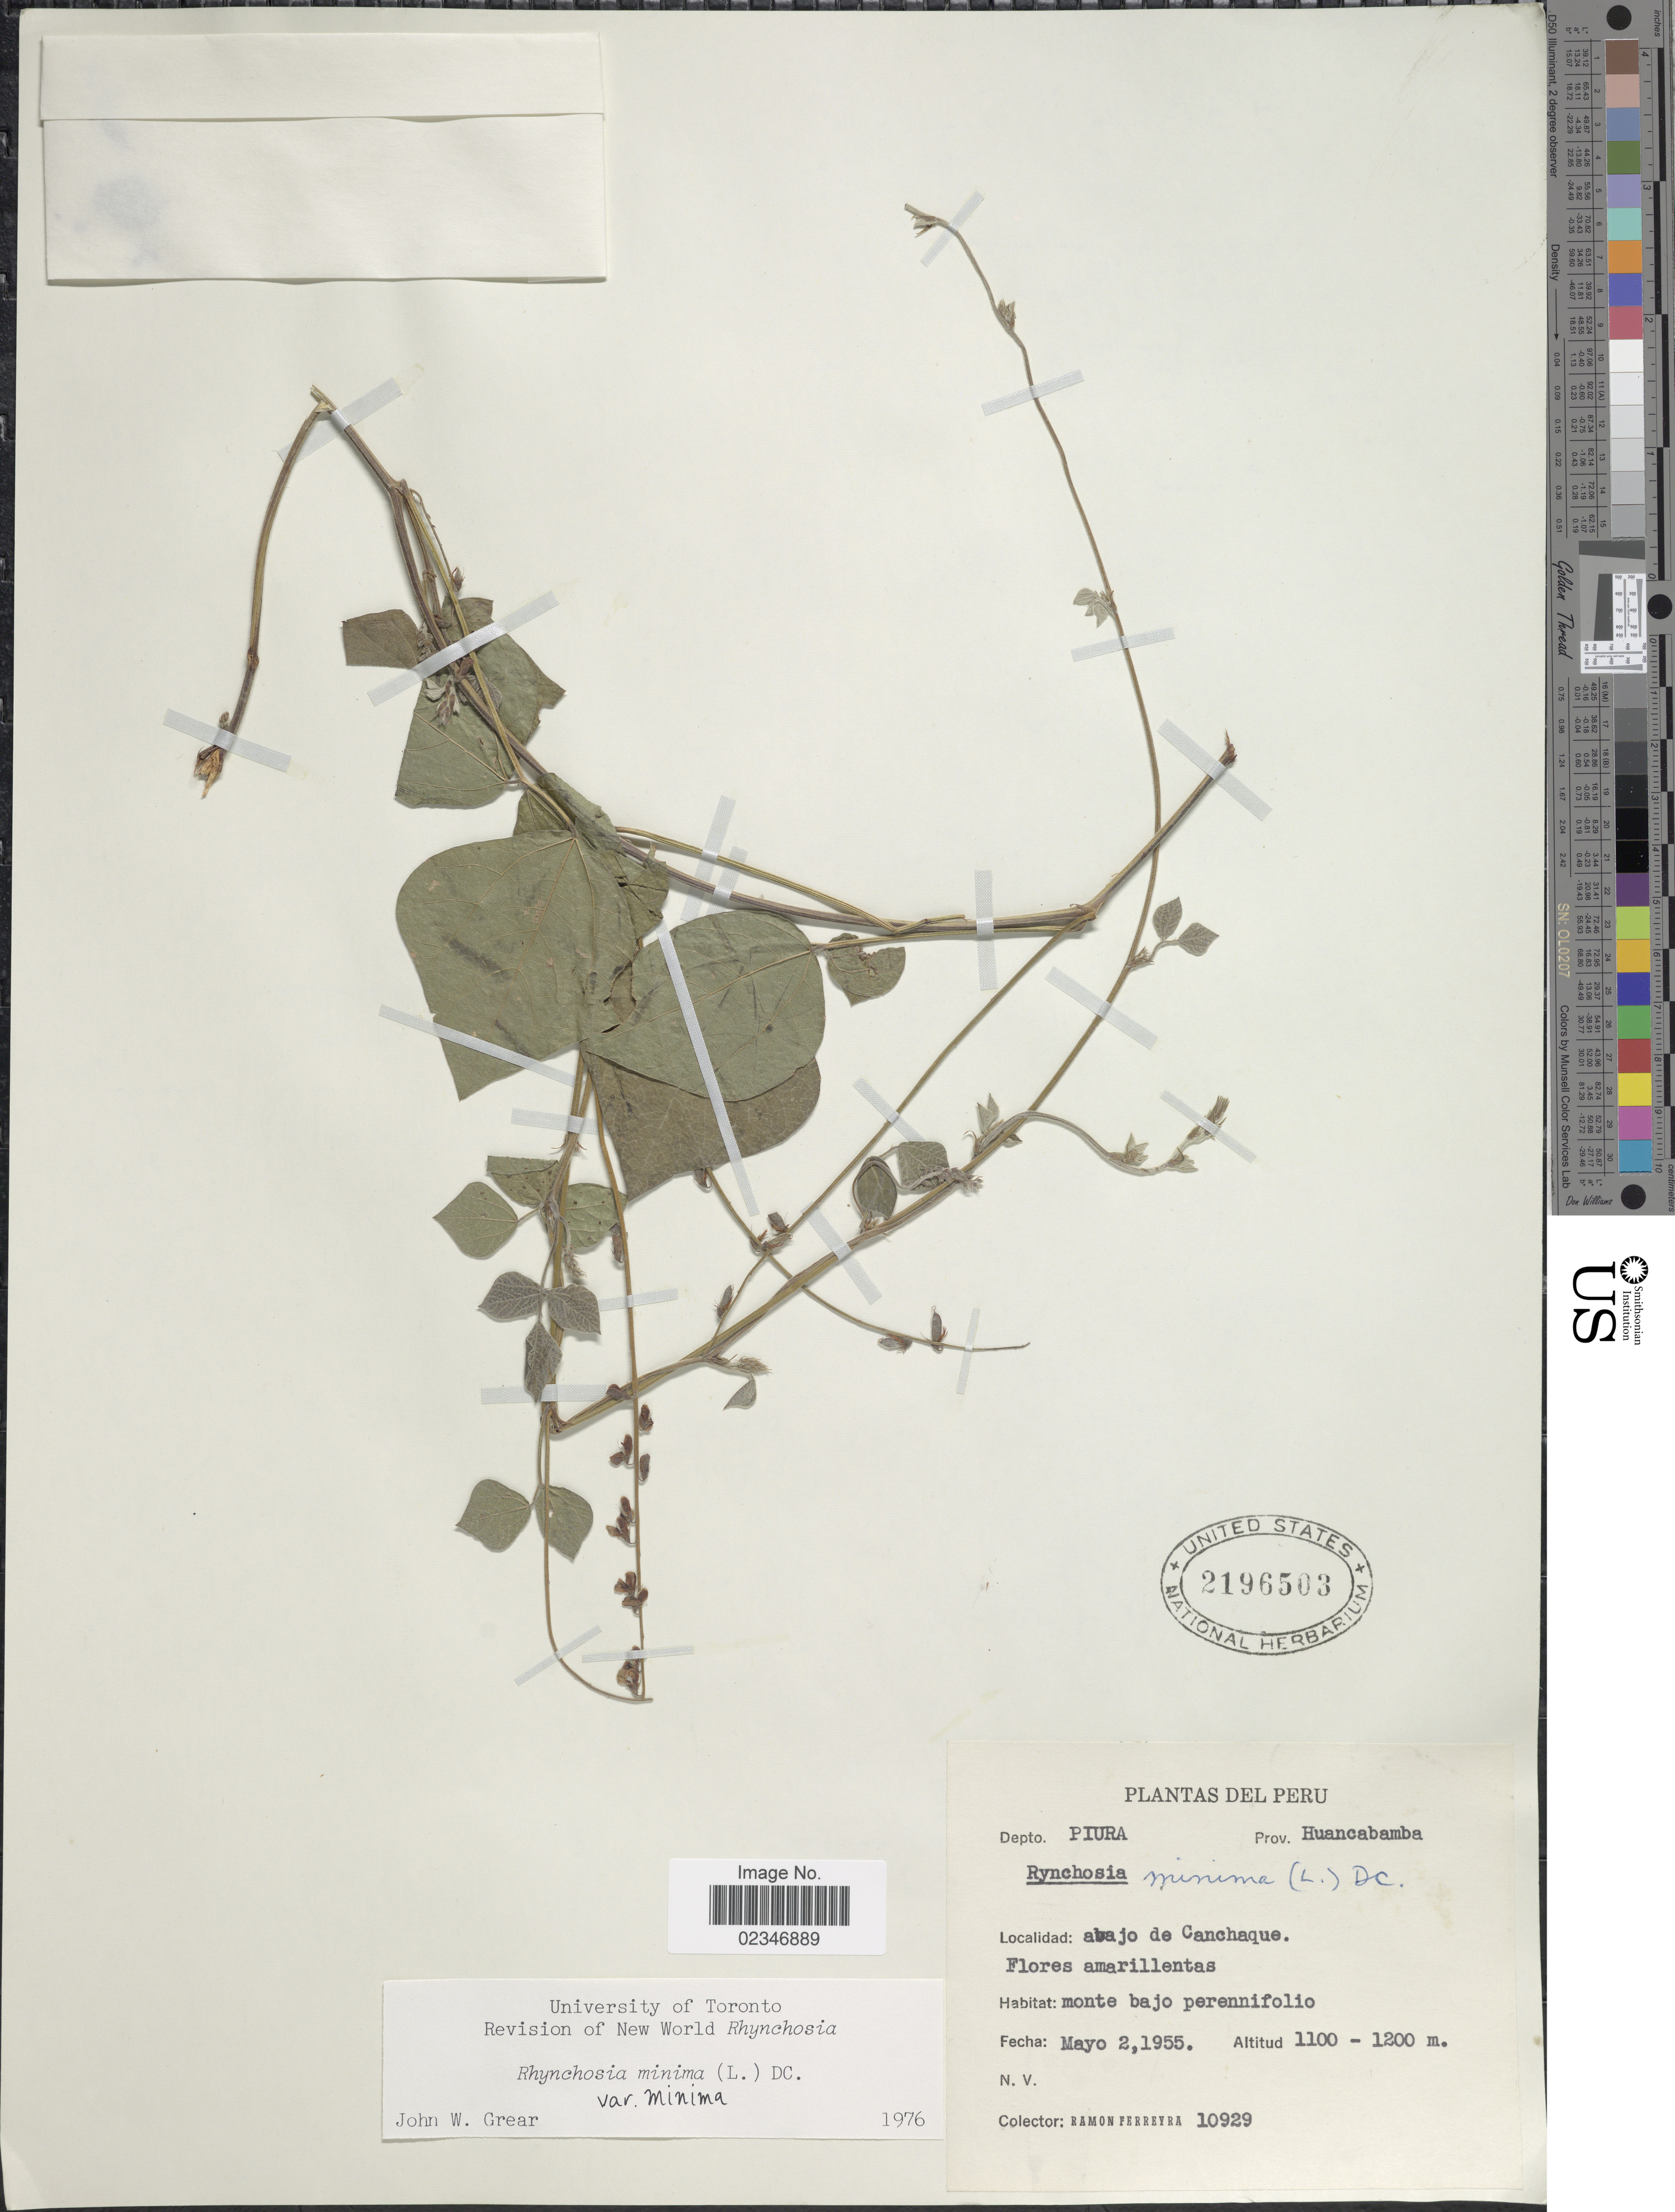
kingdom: Plantae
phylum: Tracheophyta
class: Magnoliopsida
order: Fabales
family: Fabaceae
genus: Rhynchosia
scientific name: Rhynchosia minima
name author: (L.) DC.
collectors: R. A. Ferreyra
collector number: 10929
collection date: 1955-05-02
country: Peru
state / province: Piura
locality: Prov. Huancabamba, abajo de Canchaque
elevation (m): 1100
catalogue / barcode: US 2196503